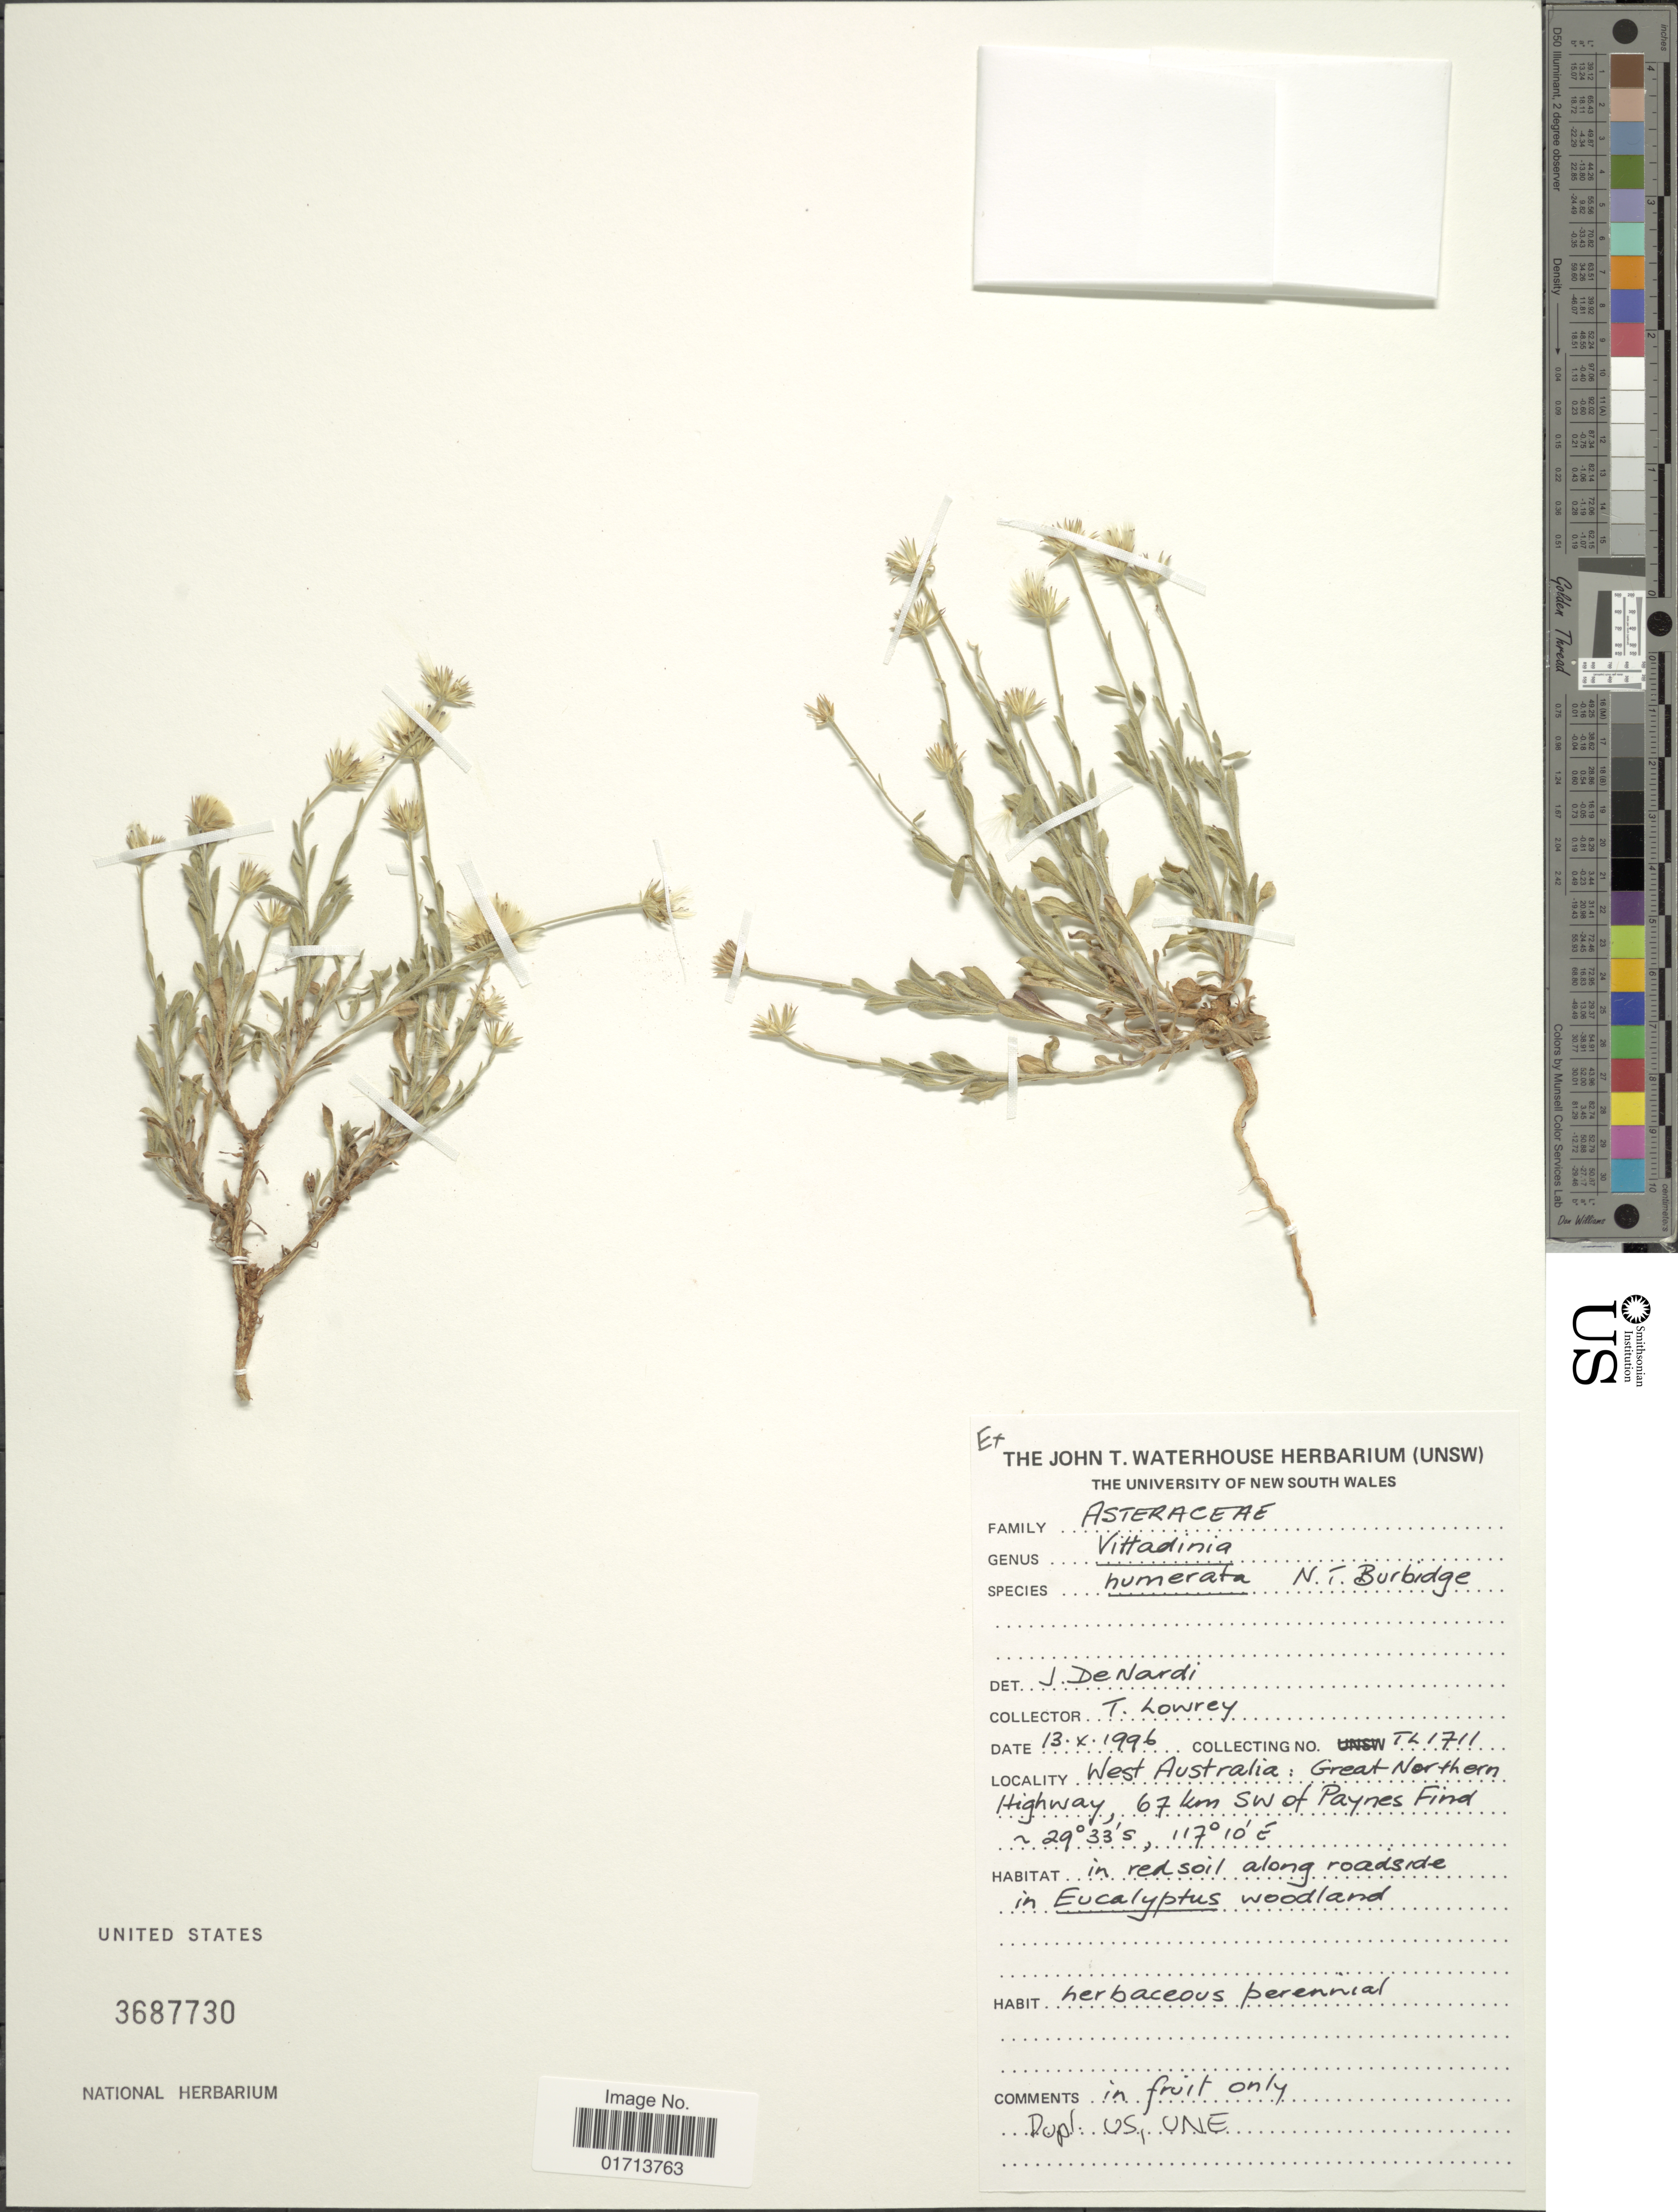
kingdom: Plantae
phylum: Tracheophyta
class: Magnoliopsida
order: Asterales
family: Asteraceae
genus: Vittadinia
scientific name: Vittadinia humerata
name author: N.T. Burb.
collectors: T. Lowrey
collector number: TL1711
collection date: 1996-10-13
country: Australia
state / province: Western Australia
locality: Great Northern Highway, 67 km SW of Paynes Find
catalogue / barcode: US 3687730